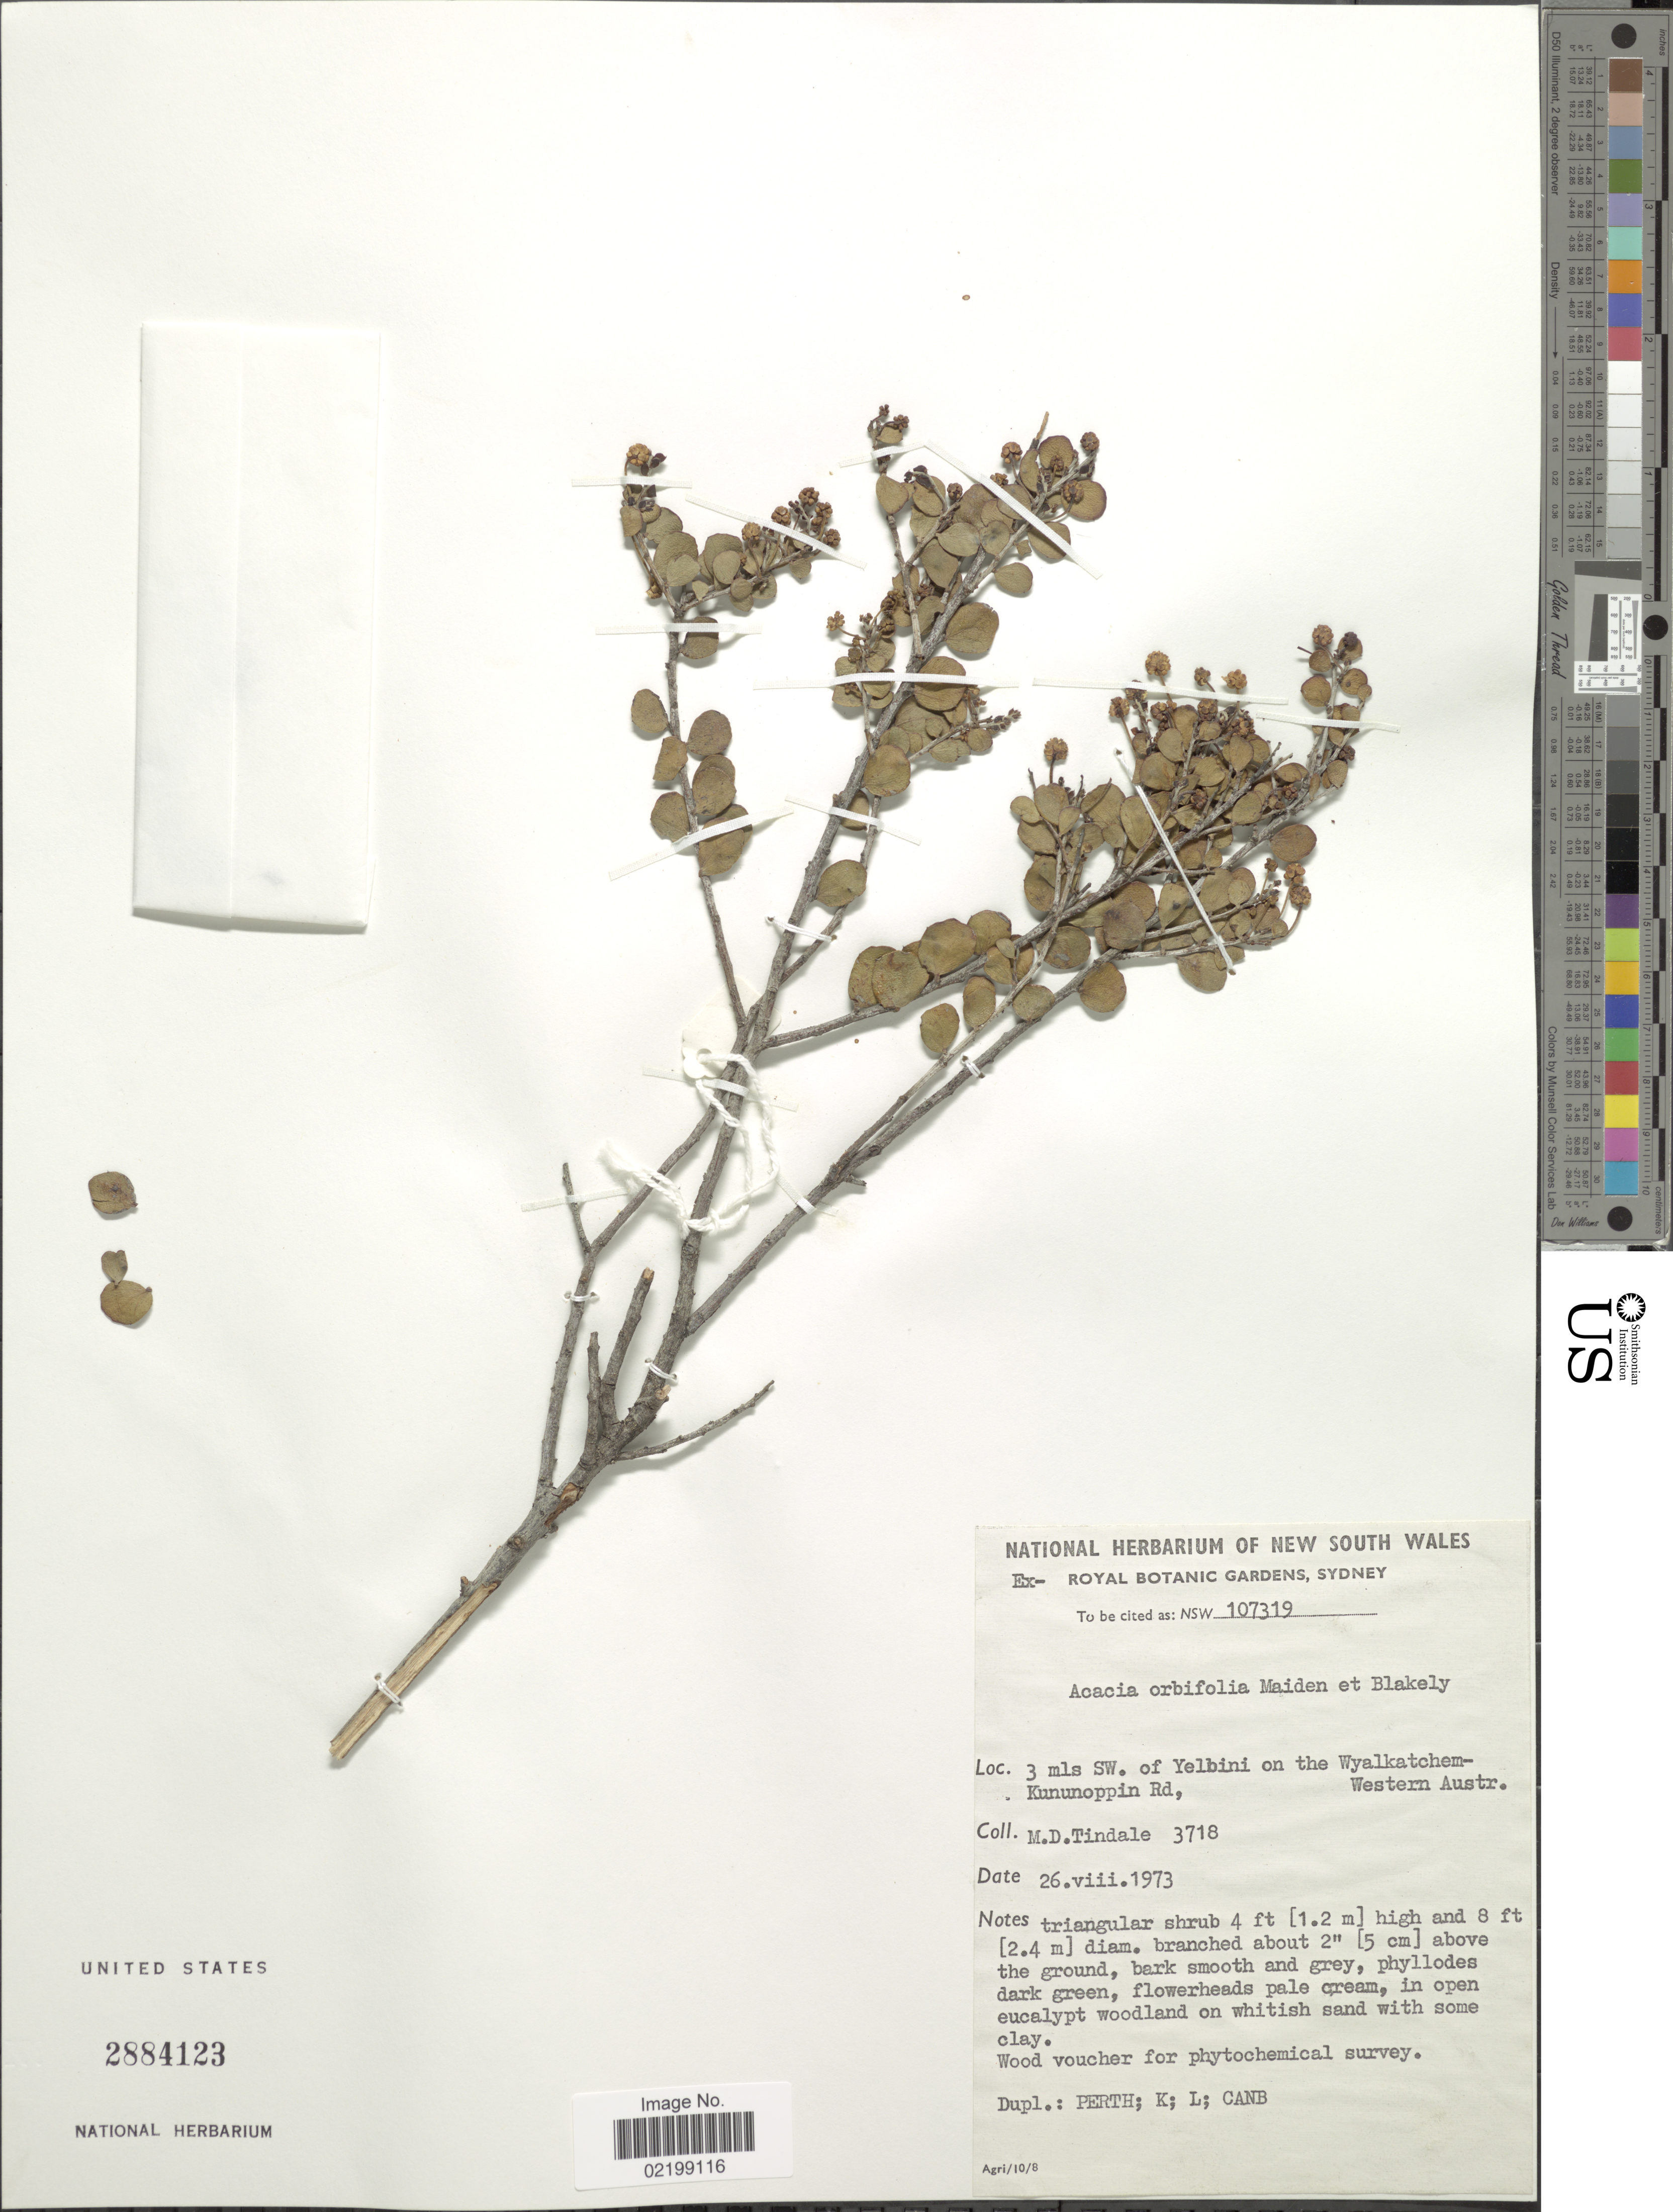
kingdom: Plantae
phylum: Tracheophyta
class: Magnoliopsida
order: Fabales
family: Fabaceae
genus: Acacia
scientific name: Acacia orbifolia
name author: Maiden & Blakely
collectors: M. D. Tindale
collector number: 3718/107319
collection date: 1973-08-26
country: Australia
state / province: Western Australia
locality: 3 mls SW. of Yelbini on the Wyalkatchem-Kununoppin Rd., in open eucalypt woodland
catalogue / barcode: US 2884123